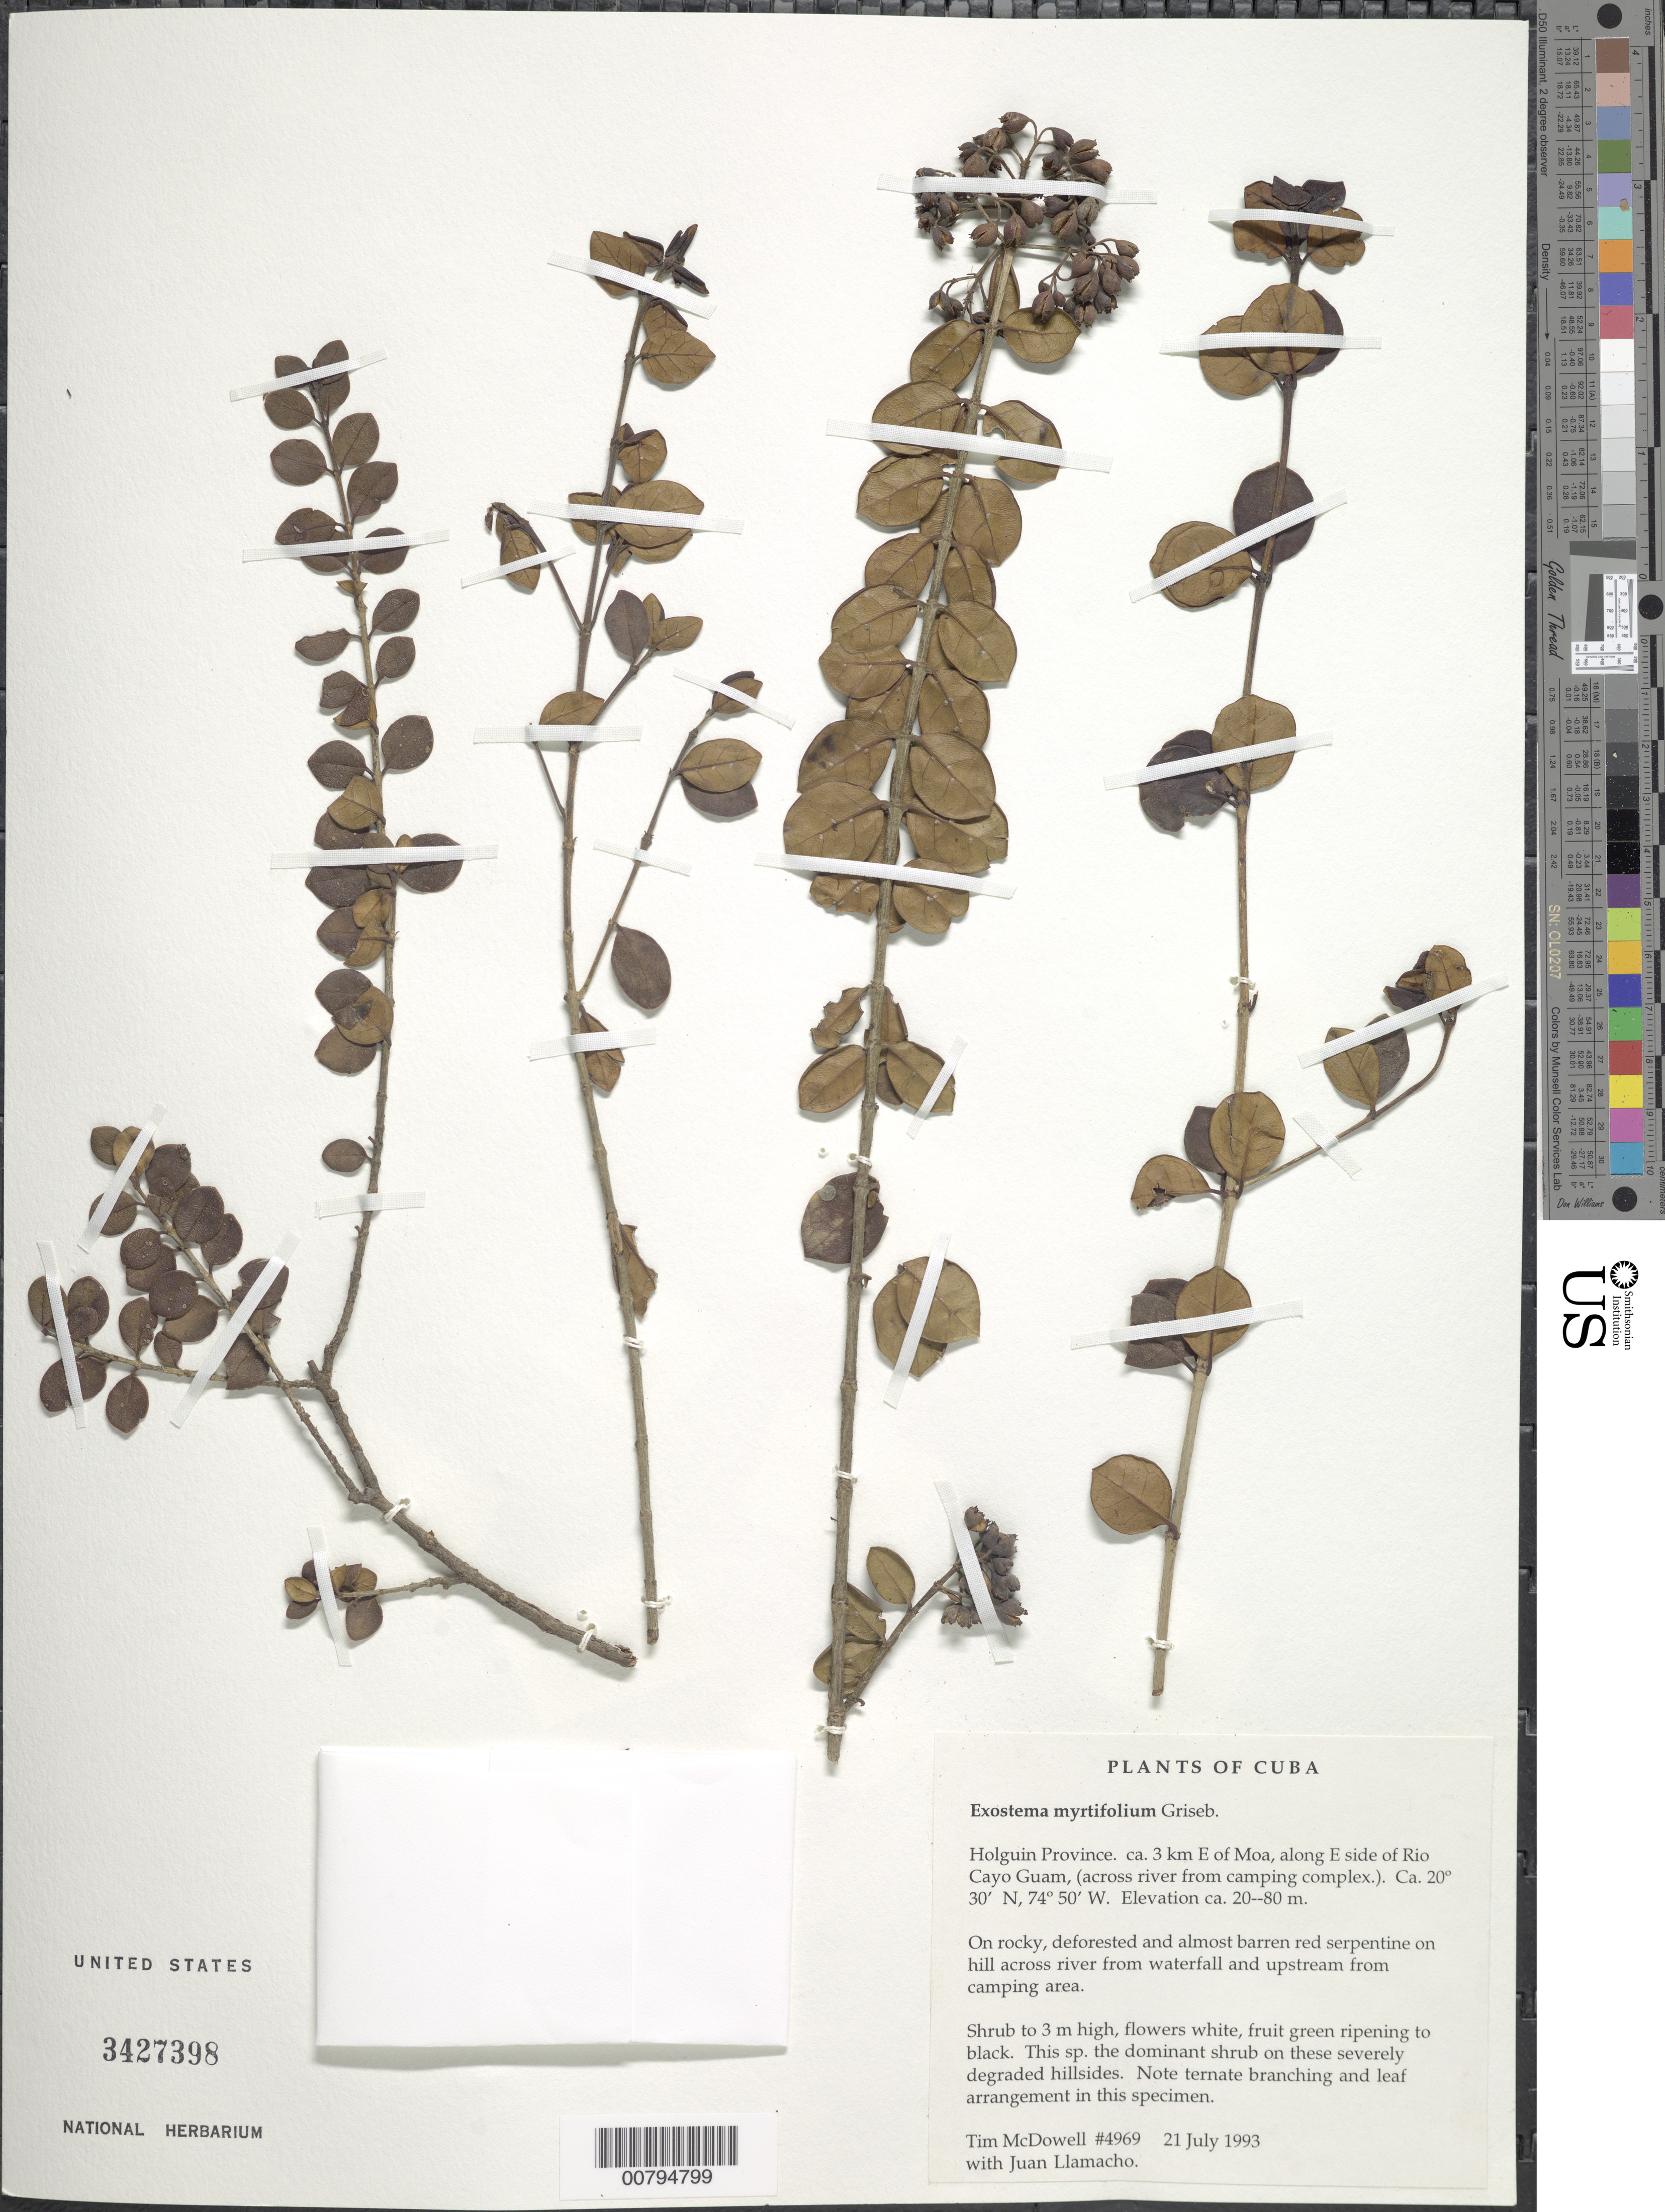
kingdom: Plantae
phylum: Tracheophyta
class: Magnoliopsida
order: Gentianales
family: Rubiaceae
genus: Exostema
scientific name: Exostema myrtifolium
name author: Griseb.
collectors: T. McDowell & J. Llamacho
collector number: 4969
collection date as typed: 21 Jul 1993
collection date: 1993-07-21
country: Cuba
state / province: Holguin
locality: Ca. 3 km E of Moa, along E side of Rio Cayo Guam (across river from waterfall and upstream from camping complex)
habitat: Rocky, deforested, almost barren red serpentine on hill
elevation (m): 20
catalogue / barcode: US 3427398